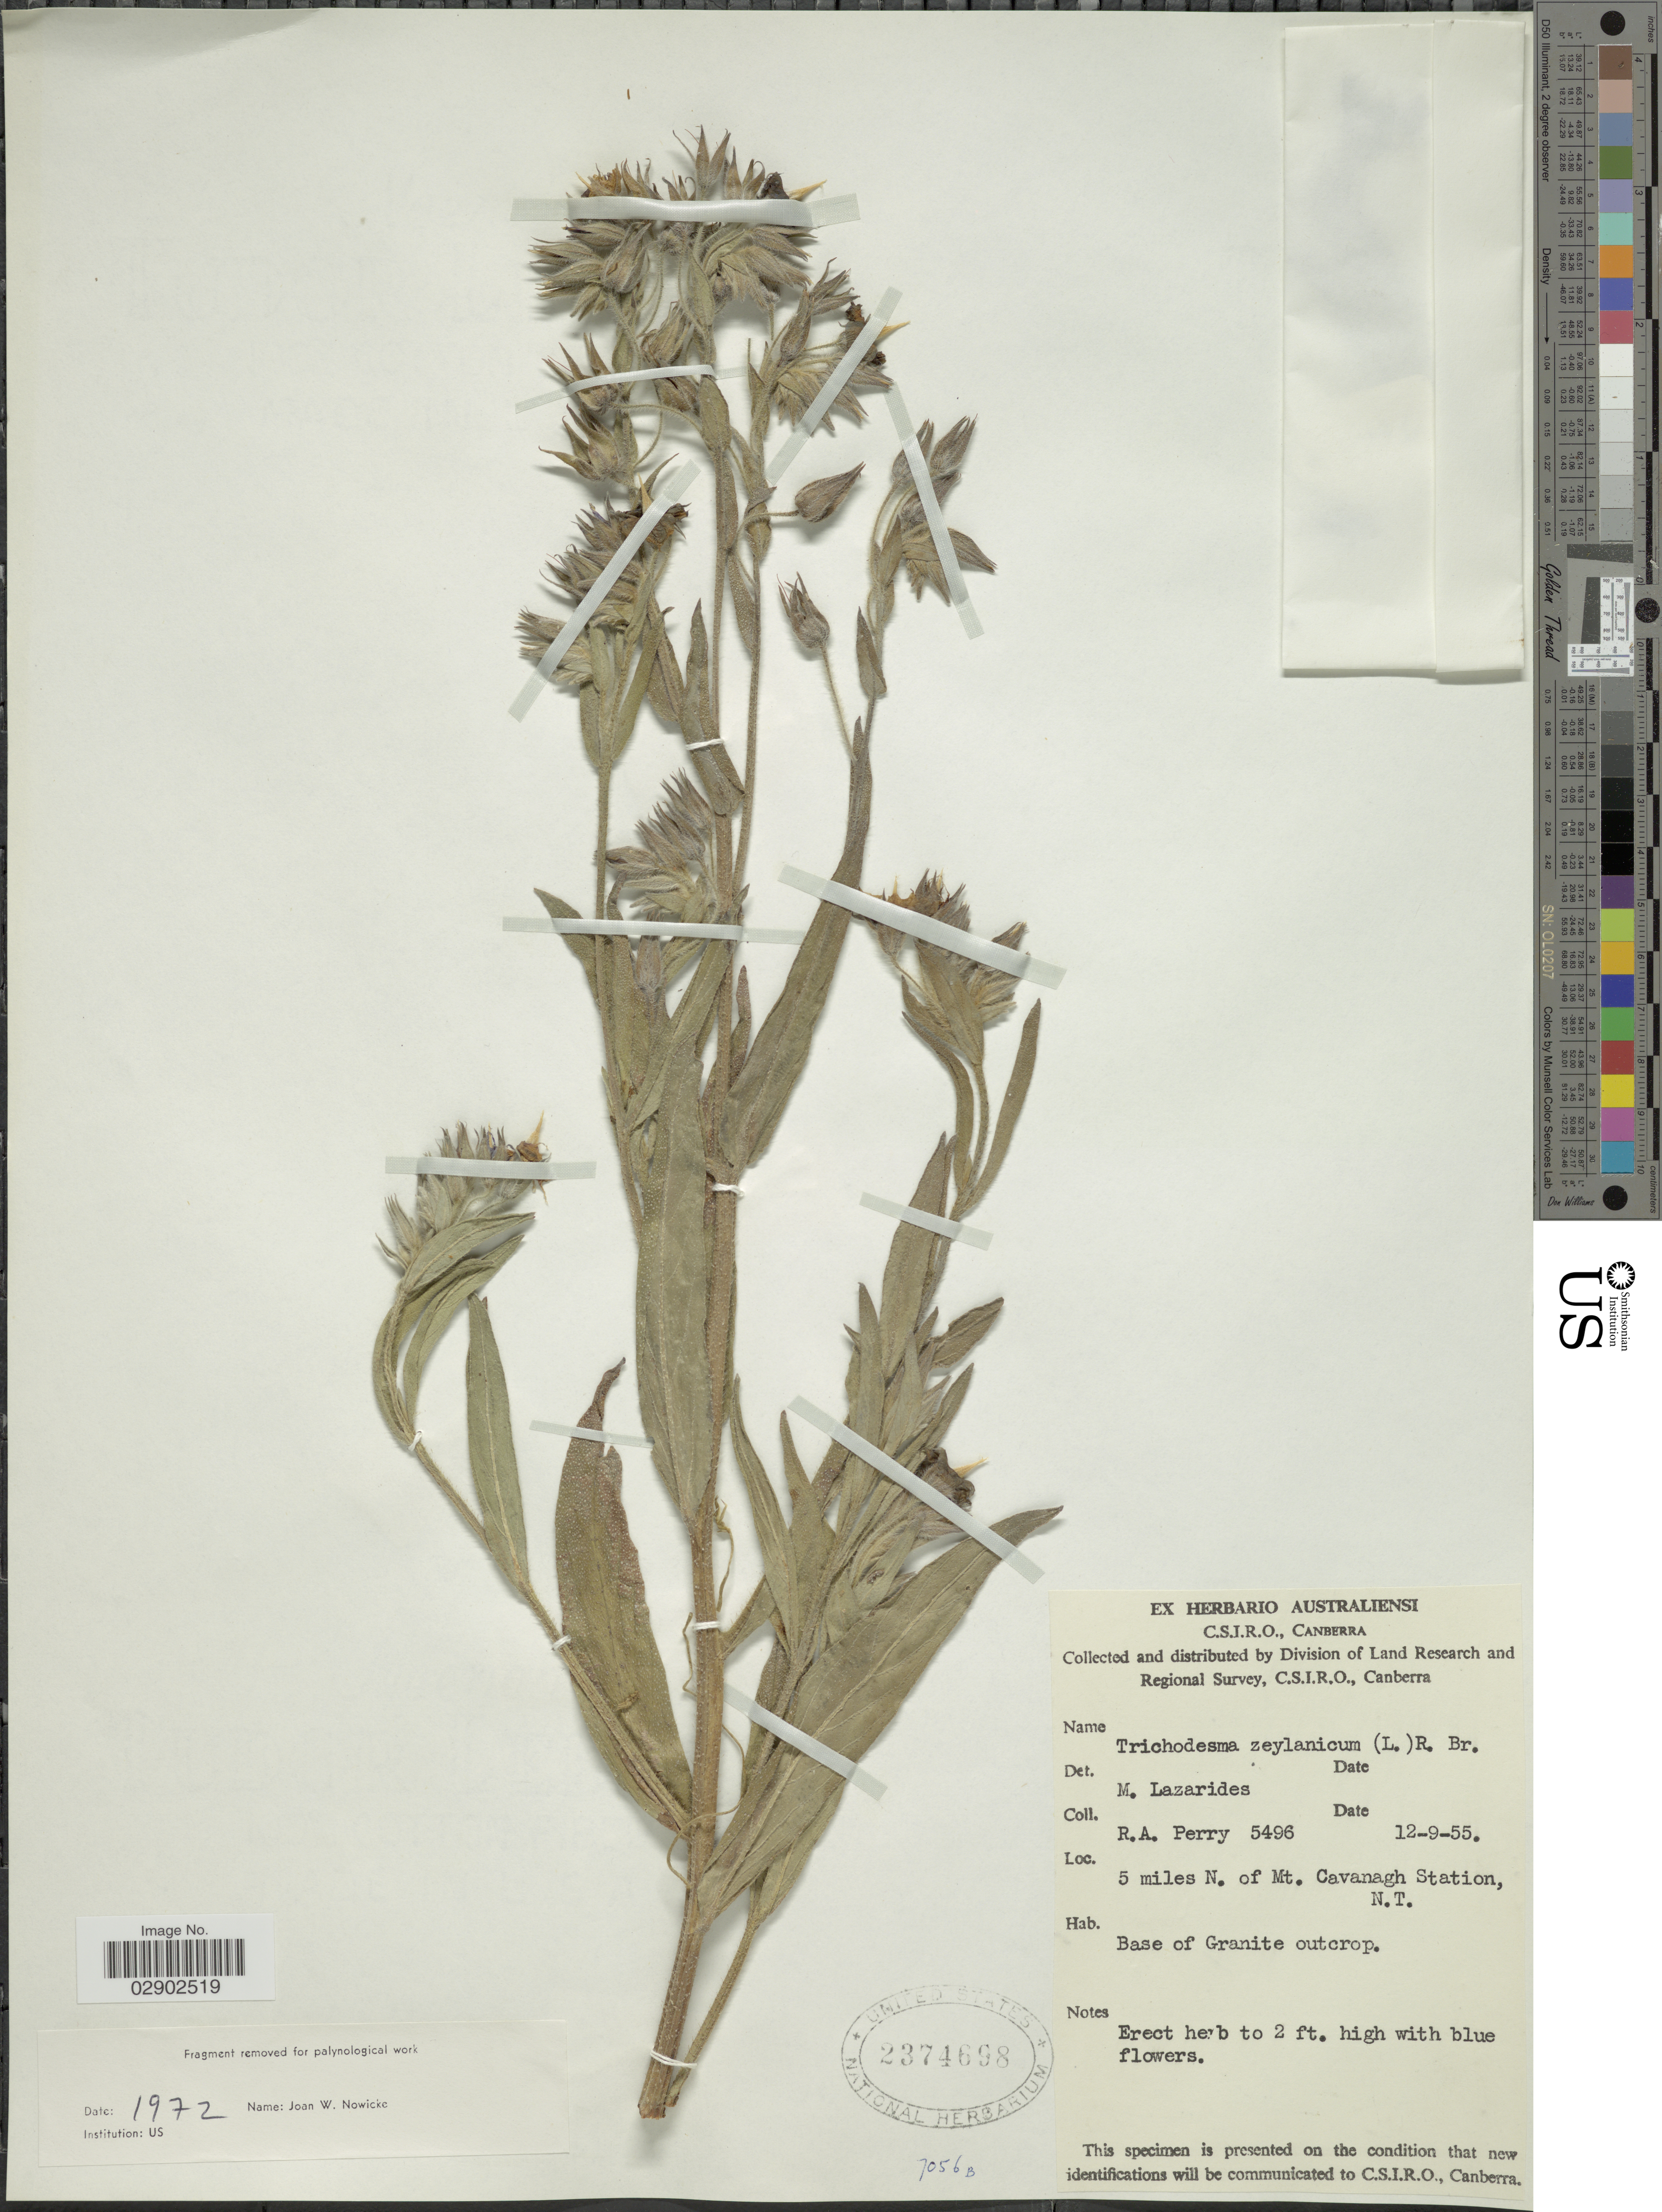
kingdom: Plantae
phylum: Tracheophyta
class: Magnoliopsida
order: Boraginales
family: Boraginaceae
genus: Trichodesma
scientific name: Trichodesma zeylanicum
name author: (Burm. f.) R. Br.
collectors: Perry, R. A.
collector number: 5496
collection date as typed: Transcribed d/m/y: 12/9/55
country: Australia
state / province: Northern Territory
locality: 5 miles N. of Mt. Cavanagh Station, N. T.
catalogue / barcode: US 2374698